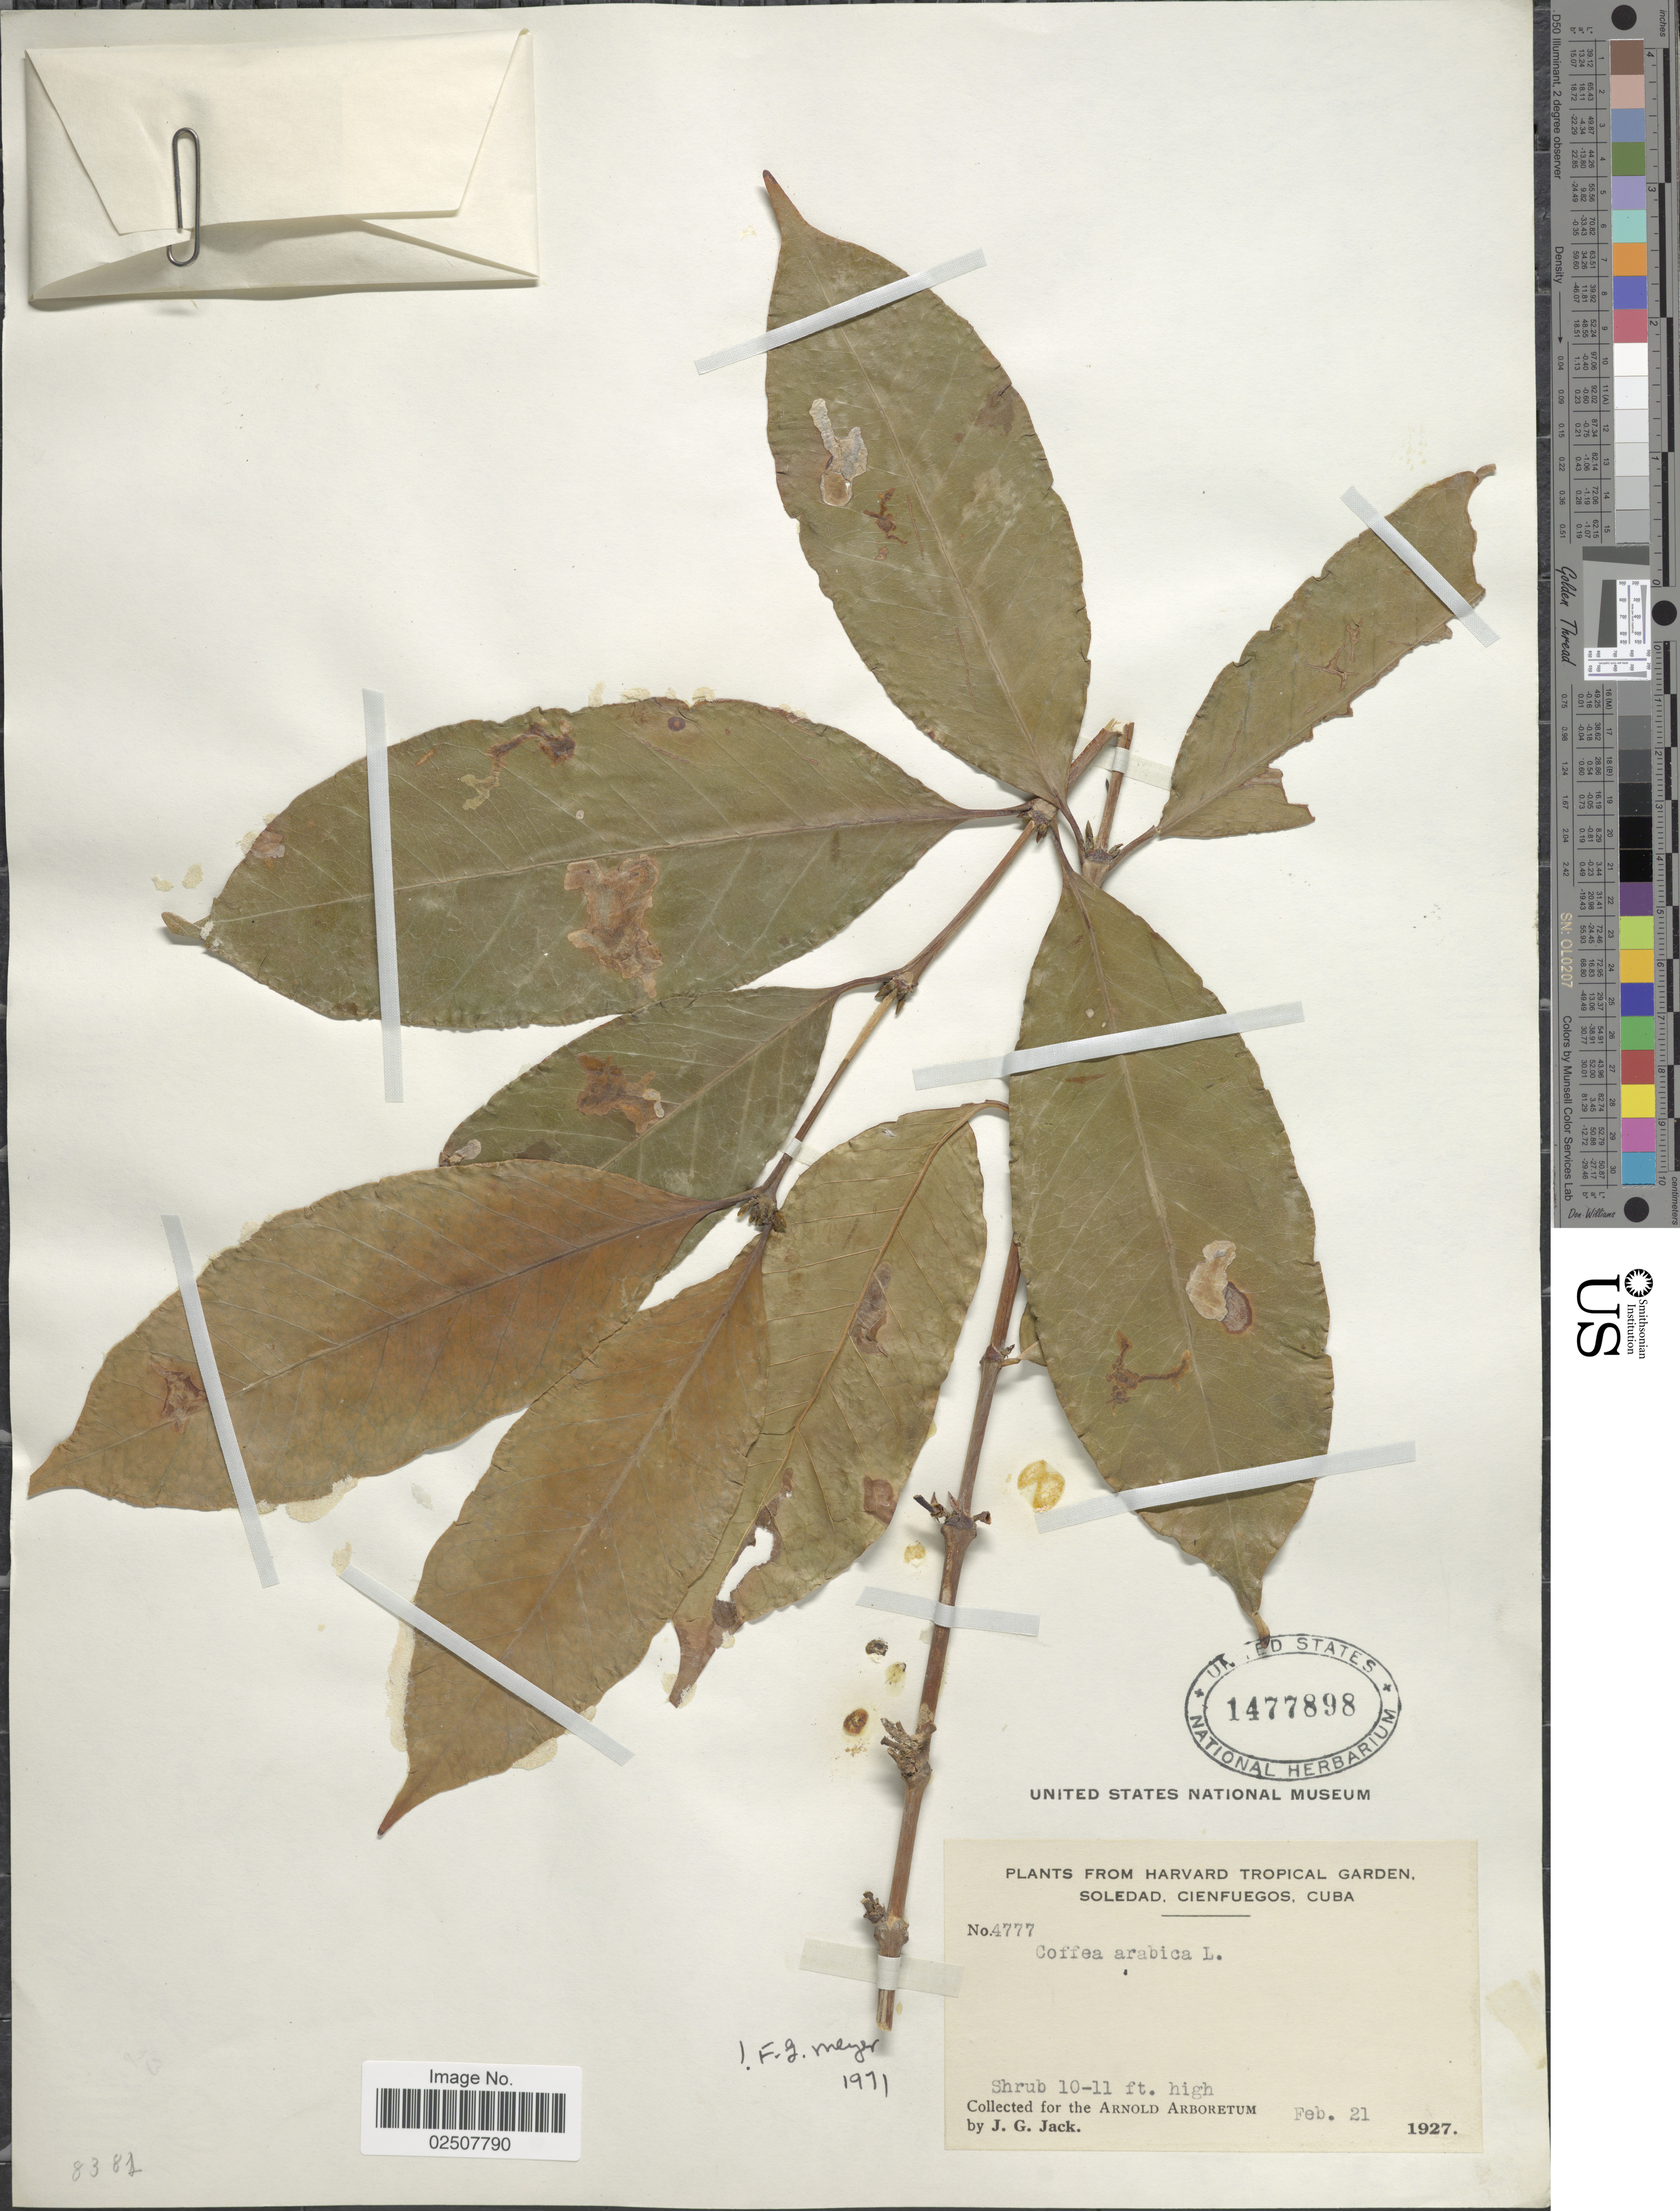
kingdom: Plantae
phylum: Tracheophyta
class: Magnoliopsida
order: Gentianales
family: Rubiaceae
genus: Coffea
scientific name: Coffea arabica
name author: L.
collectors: J. G. Jack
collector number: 4777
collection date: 1927-02-21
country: Cuba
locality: Harvard Tropical Garden, Soledad, Cienfuegos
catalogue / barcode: US 1477898